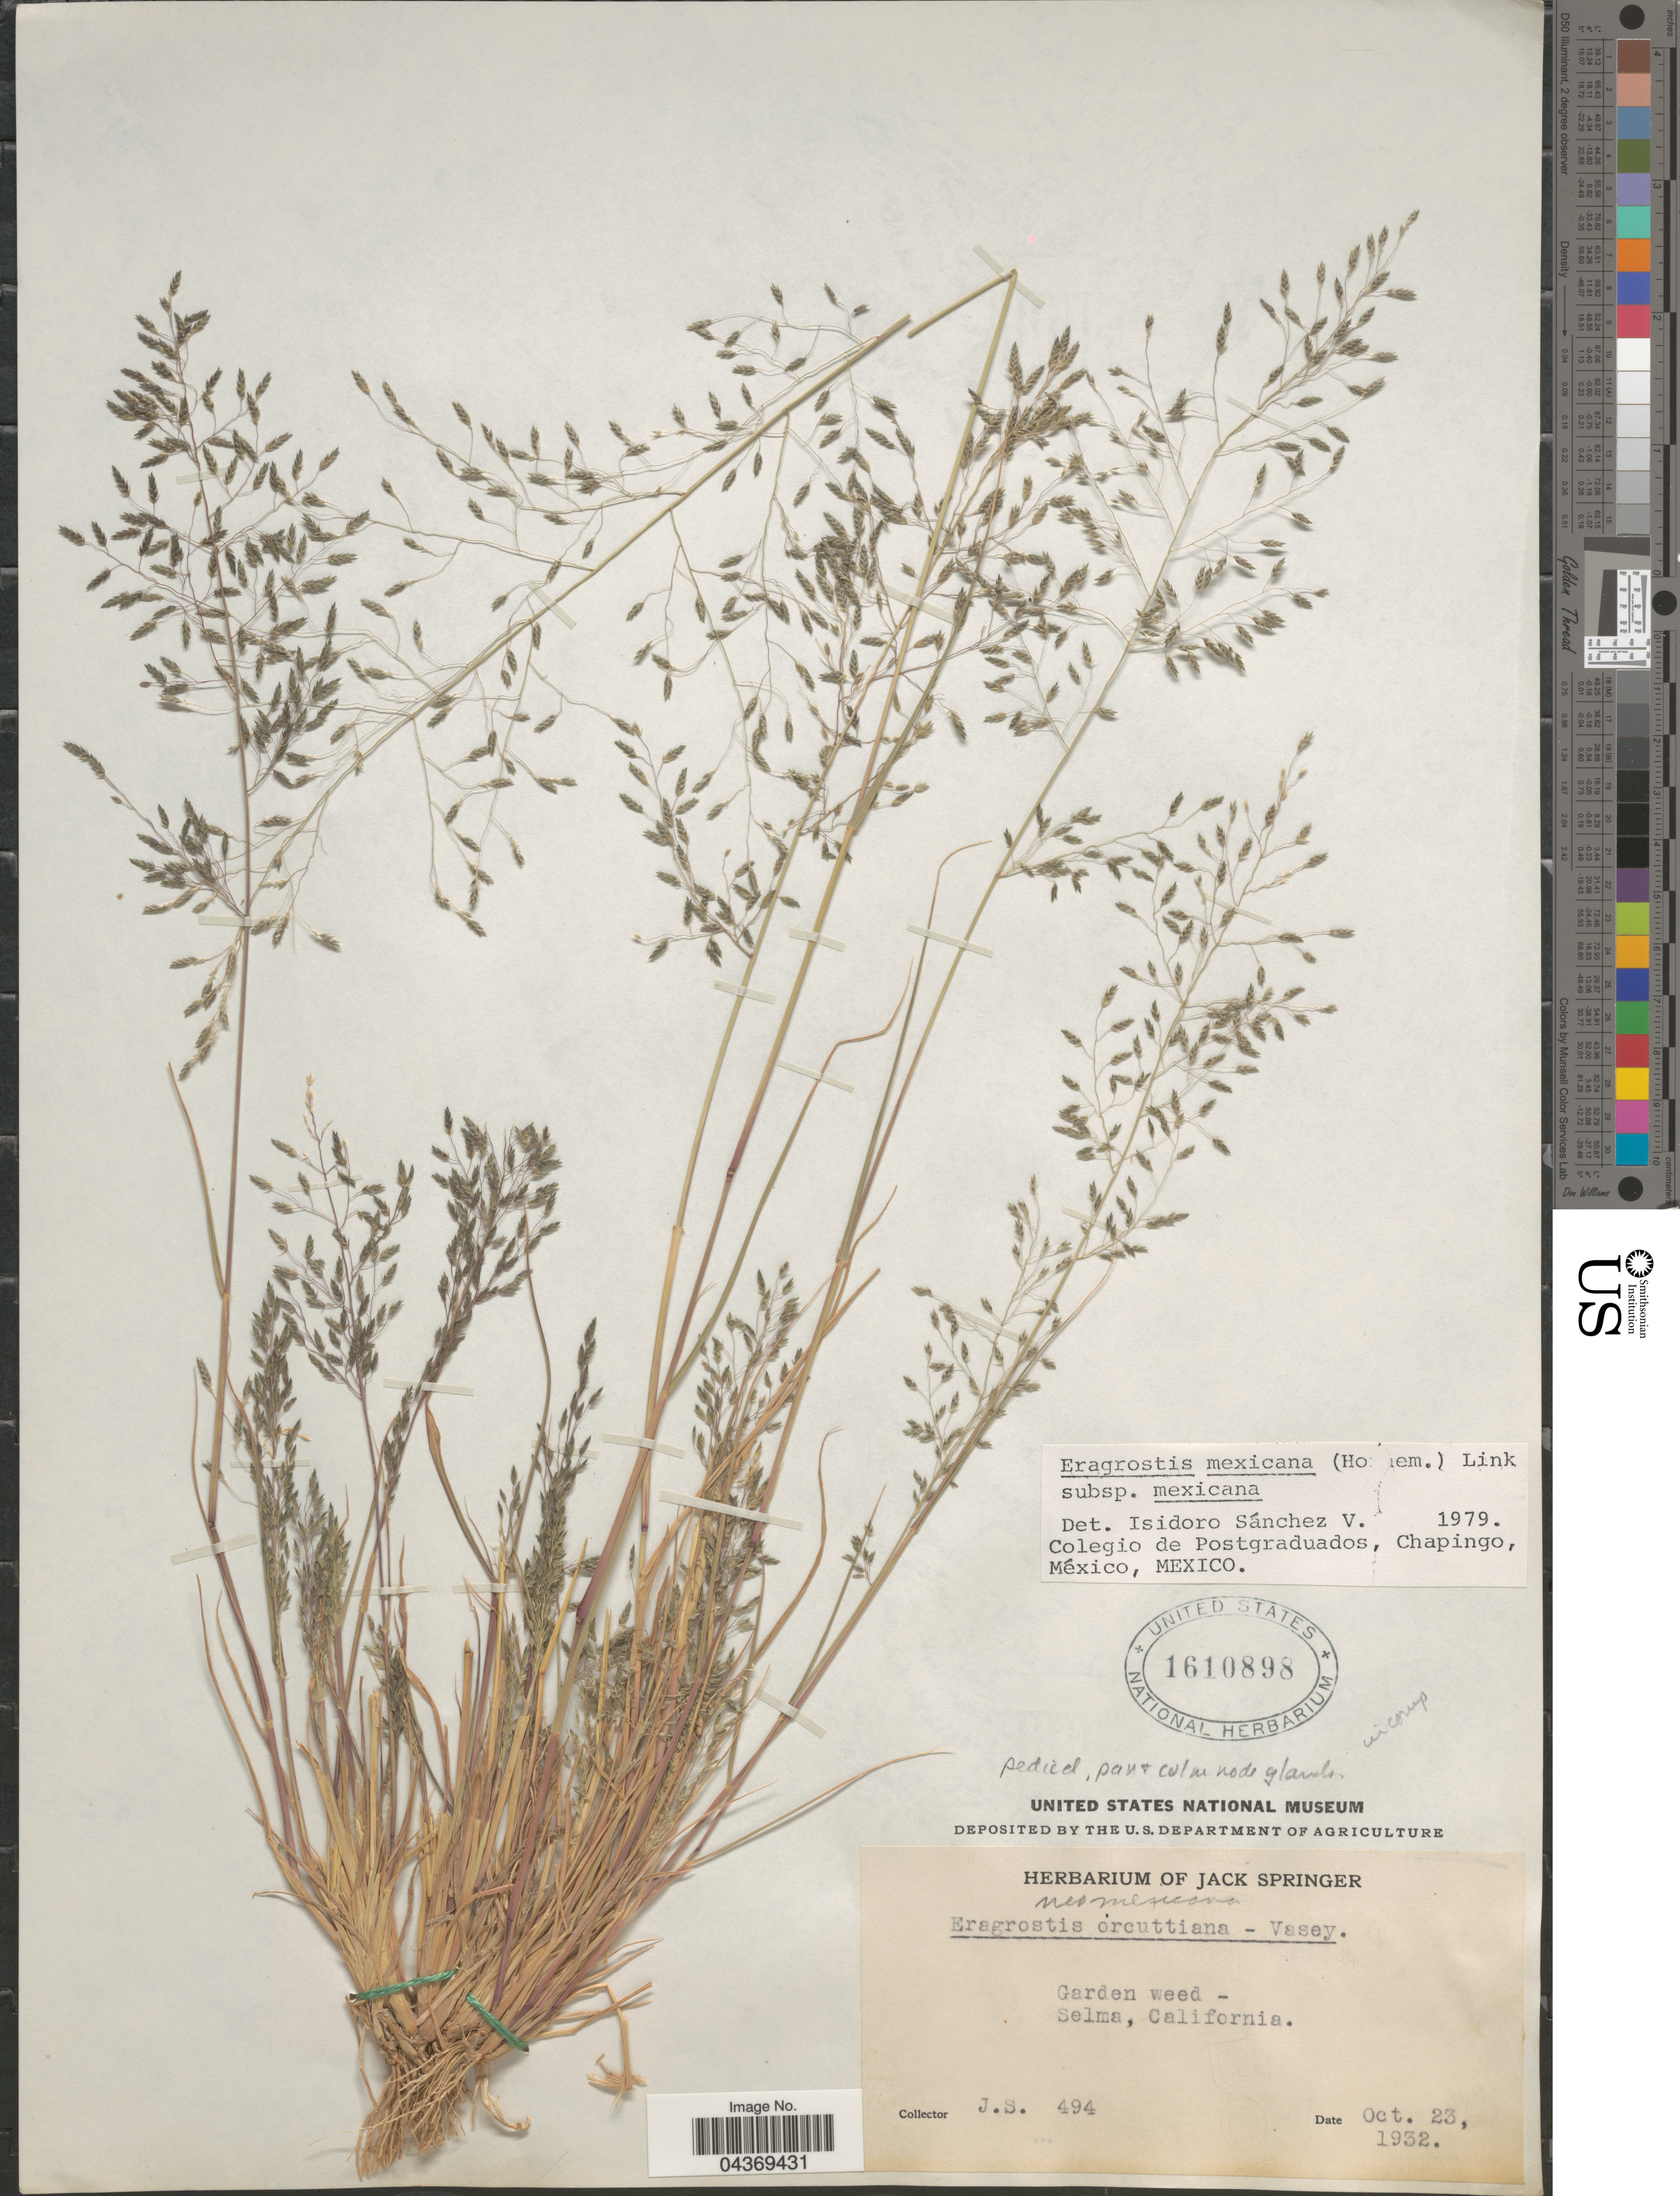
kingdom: Plantae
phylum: Tracheophyta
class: Liliopsida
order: Poales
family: Poaceae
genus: Eragrostis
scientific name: Eragrostis mexicana subsp. mexicana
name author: (Hornem.) Link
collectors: J. Springer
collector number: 494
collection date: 1932-10-23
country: United States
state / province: California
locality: Selma.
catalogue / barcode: US 1610898